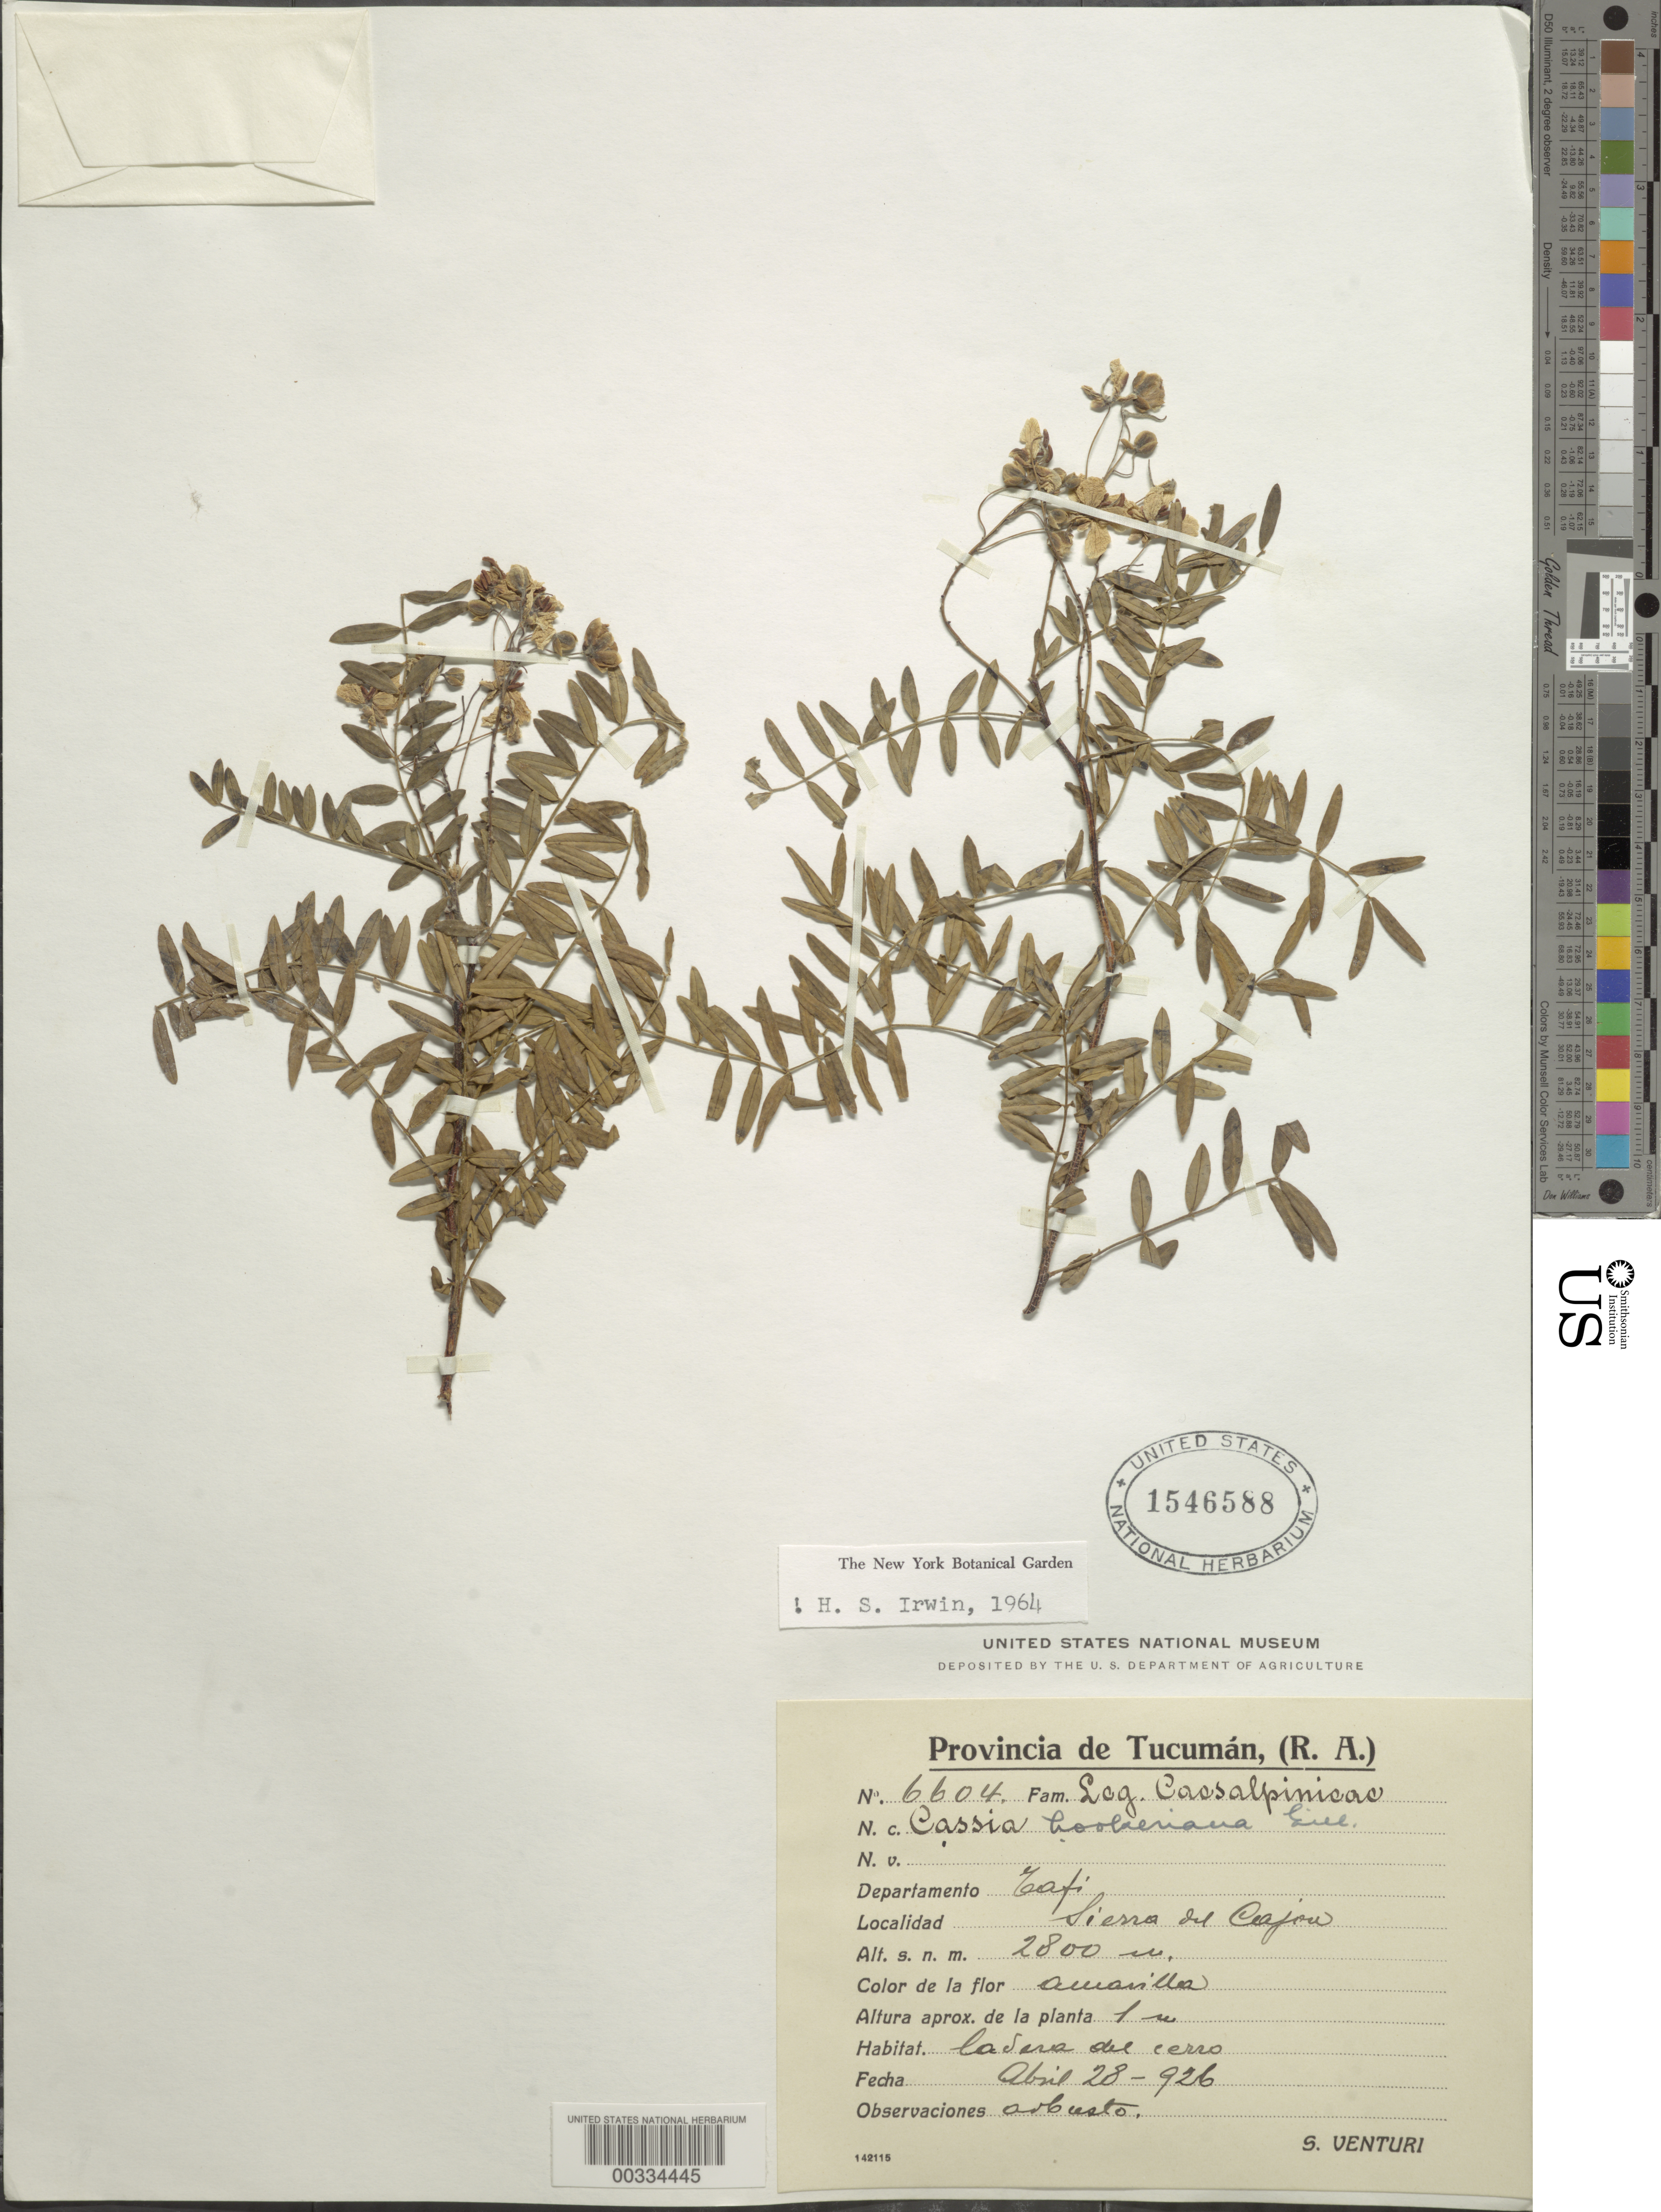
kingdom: Plantae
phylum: Tracheophyta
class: Magnoliopsida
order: Fabales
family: Fabaceae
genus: Senna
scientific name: Senna hookeriana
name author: Vatke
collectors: S. Venturi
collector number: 6604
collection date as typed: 28 Apr 1926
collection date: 1926-04-28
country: Argentina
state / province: Tucumán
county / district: Tafí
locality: Sierra del Cajon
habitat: Cerro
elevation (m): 2800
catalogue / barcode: US 1546588